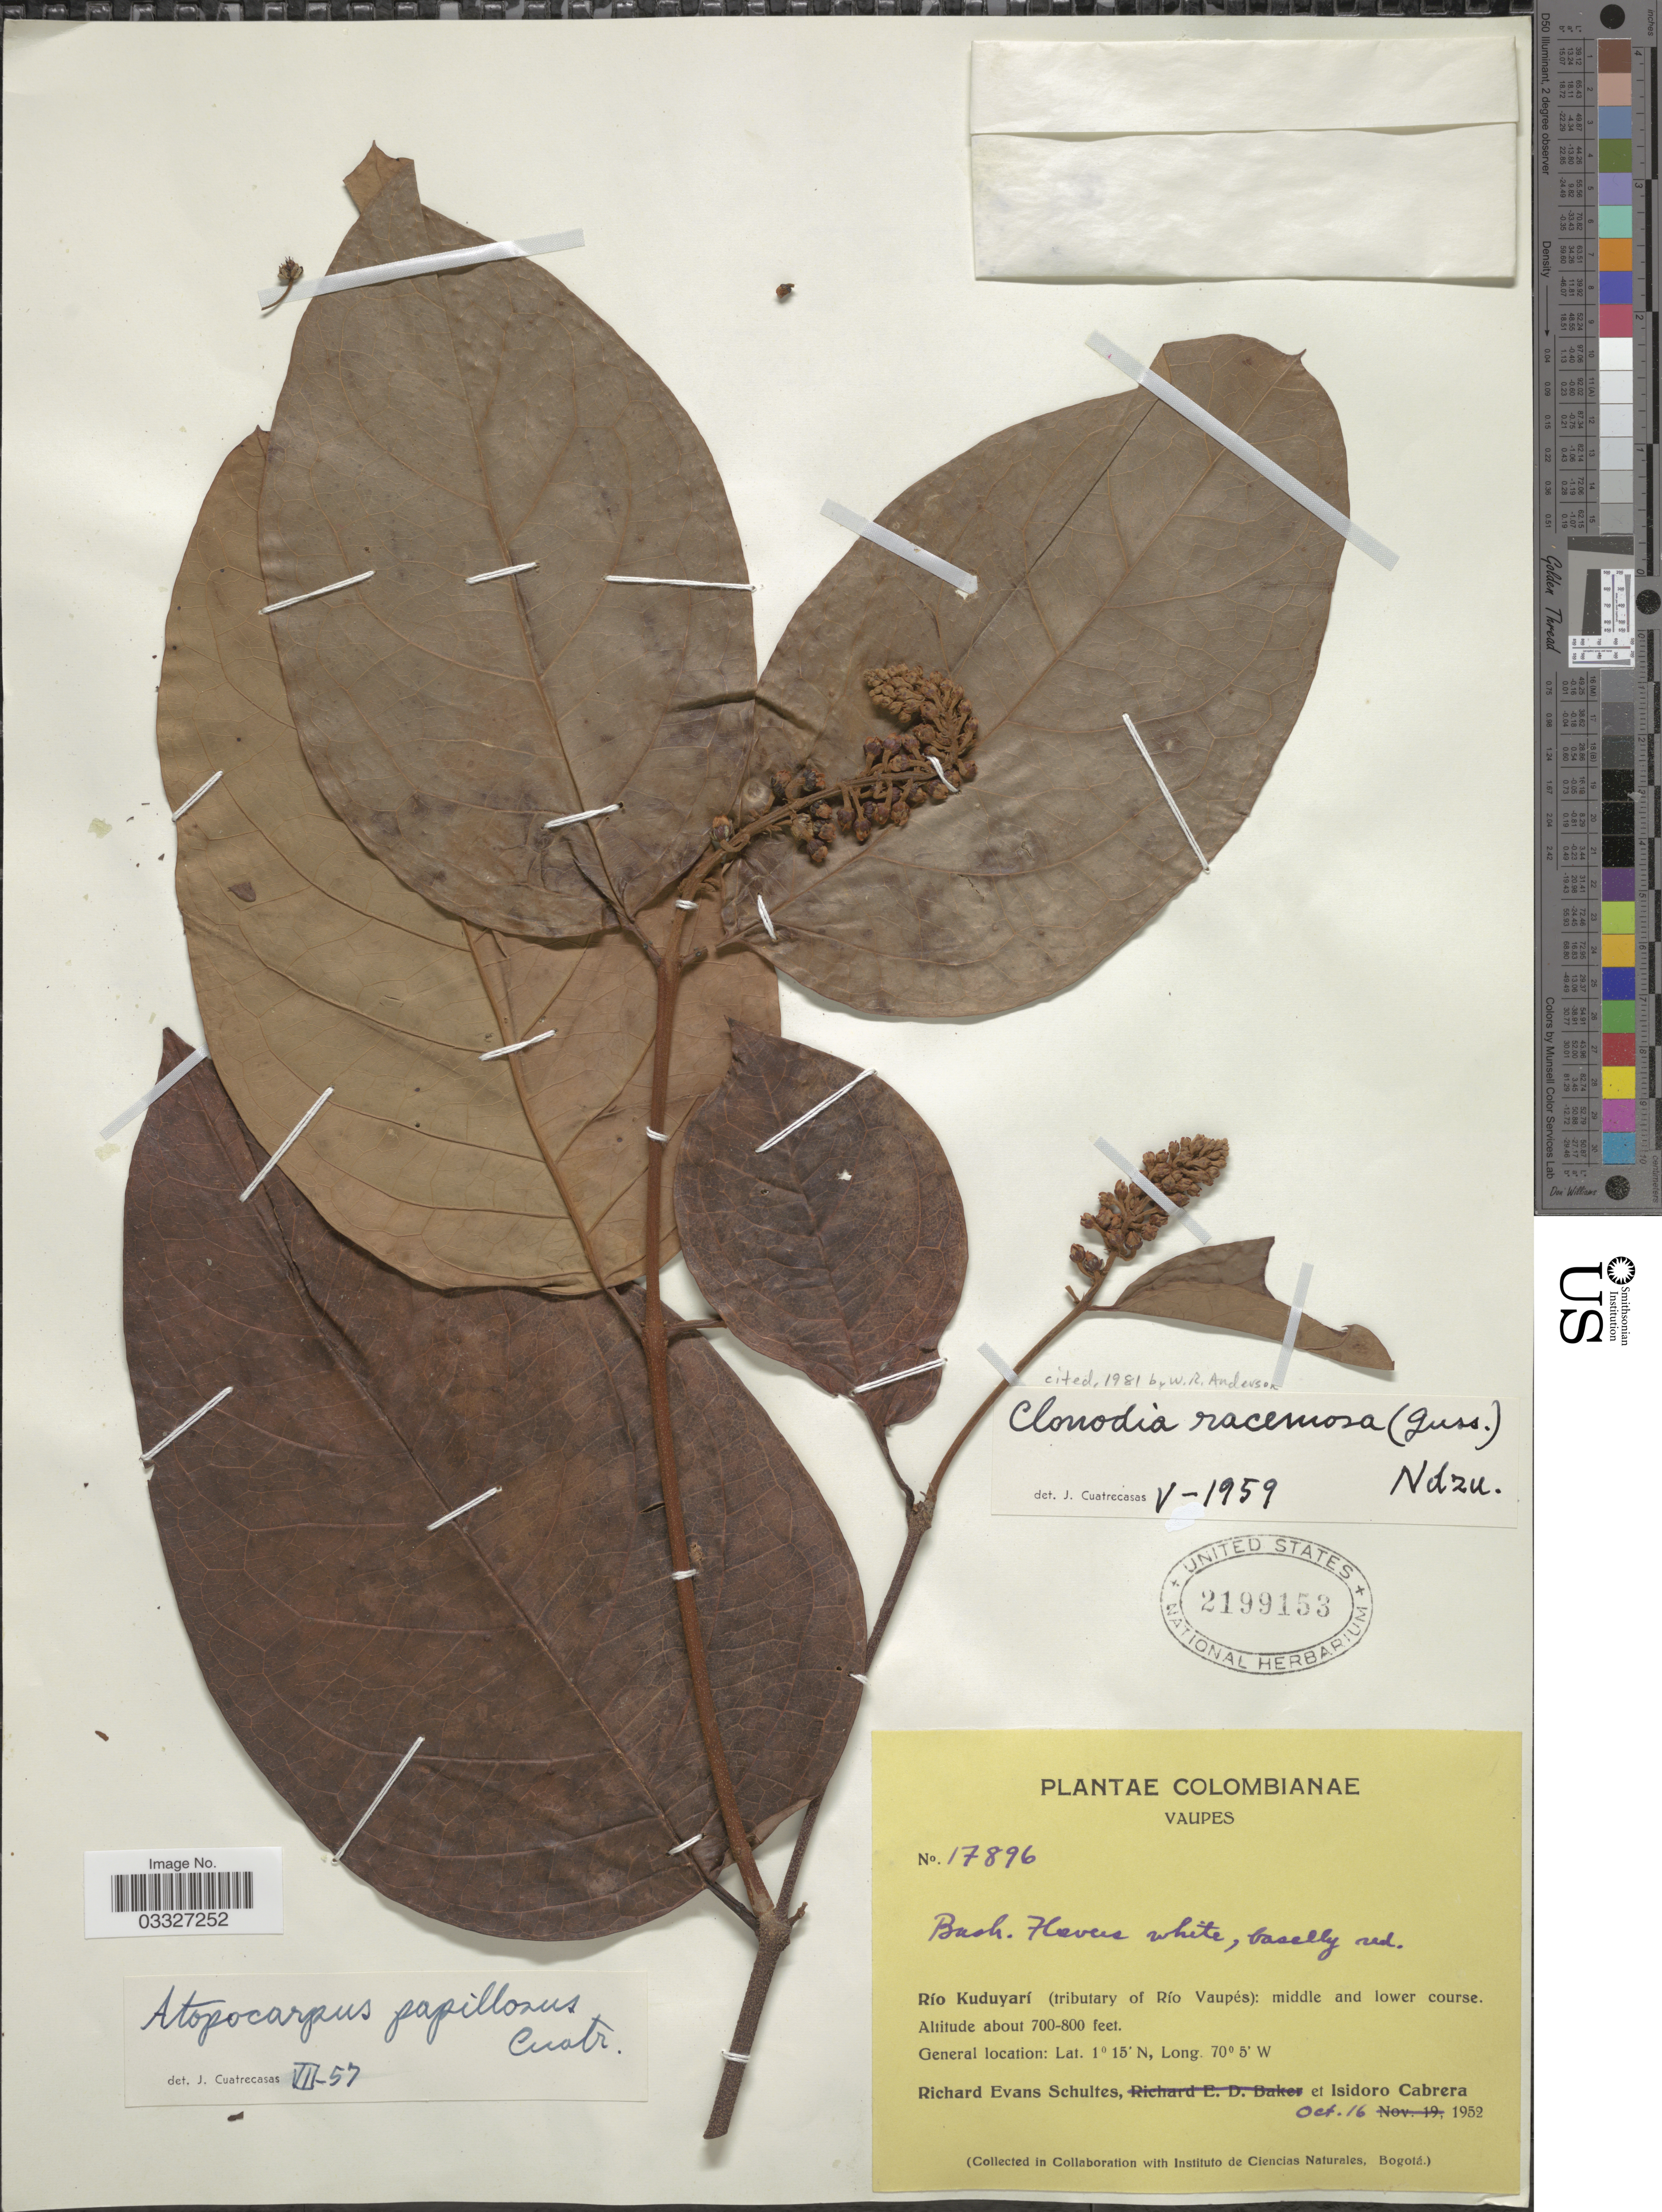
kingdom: Plantae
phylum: Tracheophyta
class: Magnoliopsida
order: Malpighiales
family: Malpighiaceae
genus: Heteropterys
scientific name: Heteropterys racemosa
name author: A. Juss.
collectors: R. E. Schultes & I. Cabrera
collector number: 17896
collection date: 1952-10-16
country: Colombia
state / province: Vaupés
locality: Río Kuduyarí (tributary of Río Vaupés): middle and lower course.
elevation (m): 213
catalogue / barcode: US 2199153